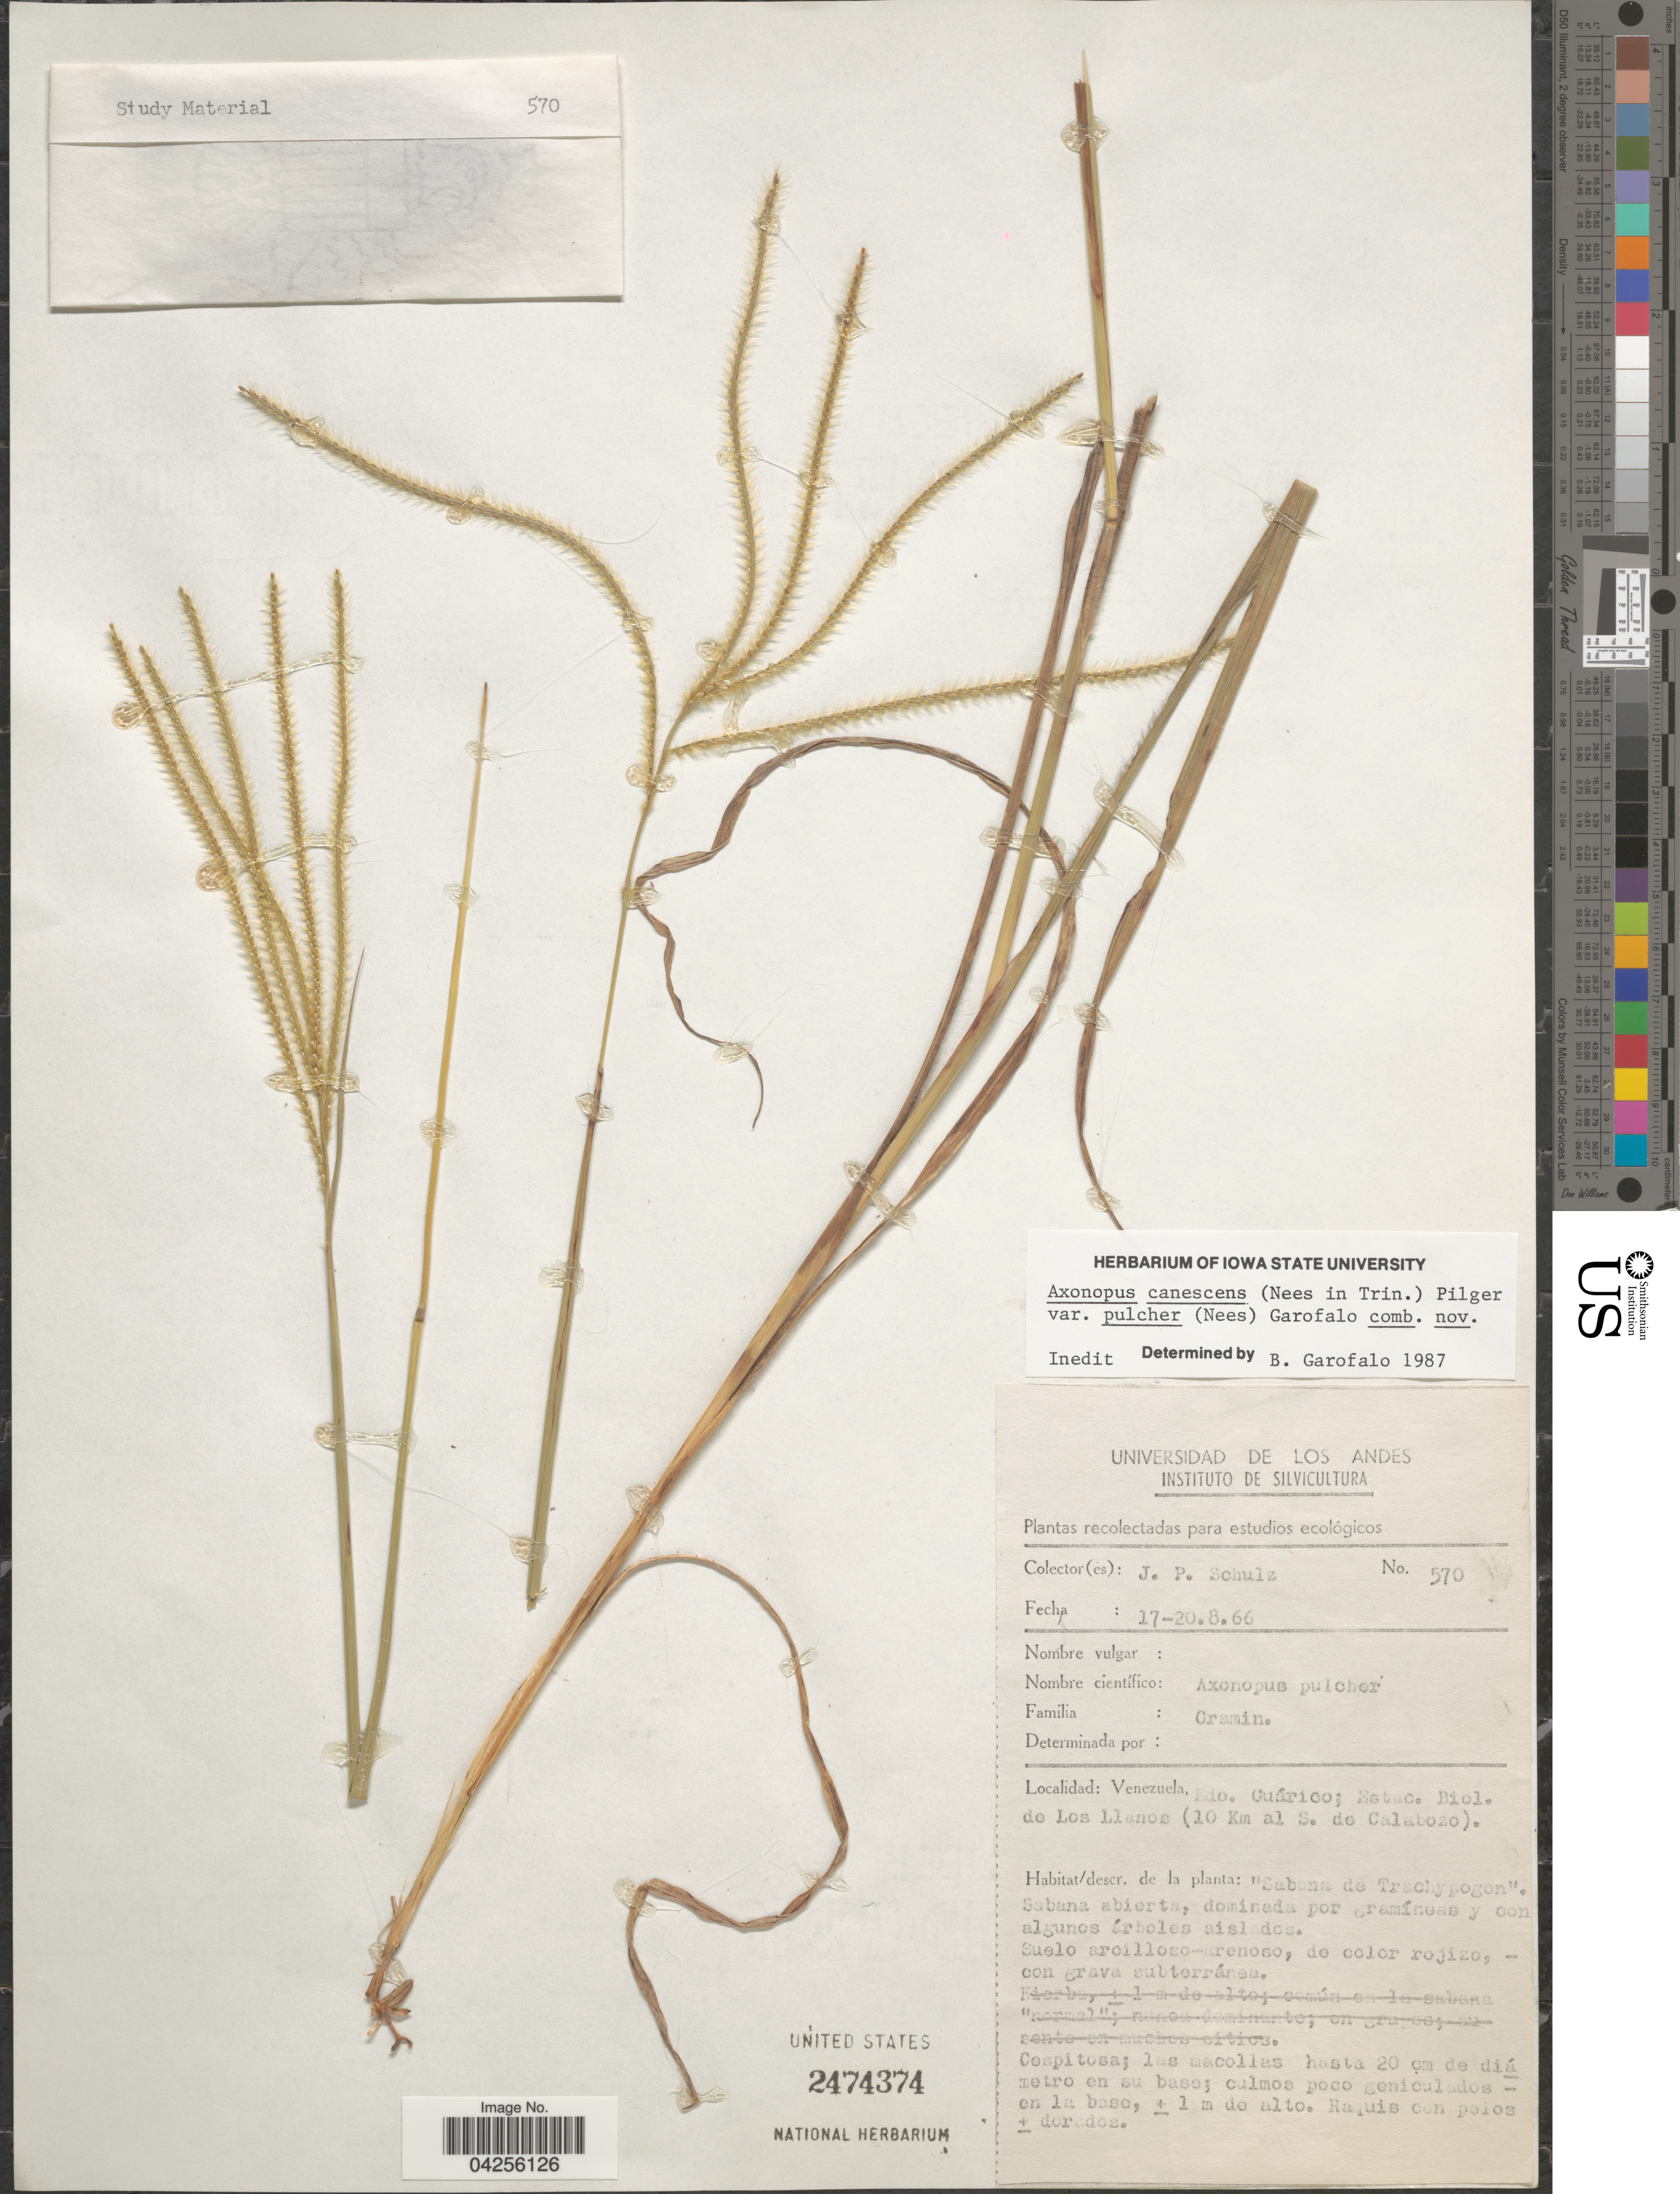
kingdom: Plantae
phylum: Tracheophyta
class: Liliopsida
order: Poales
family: Poaceae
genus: Axonopus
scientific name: Axonopus canescens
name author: (Nees ex Trin.) Pilg.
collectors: J. P. Schulz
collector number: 570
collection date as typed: Transcribed d/m/y: 17/8/66 to 20/8/66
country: Venezuela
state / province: Guarico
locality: Estac. Biol. de Los Llanos (10 Km al S. de Calabozo.).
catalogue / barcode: US 2474374